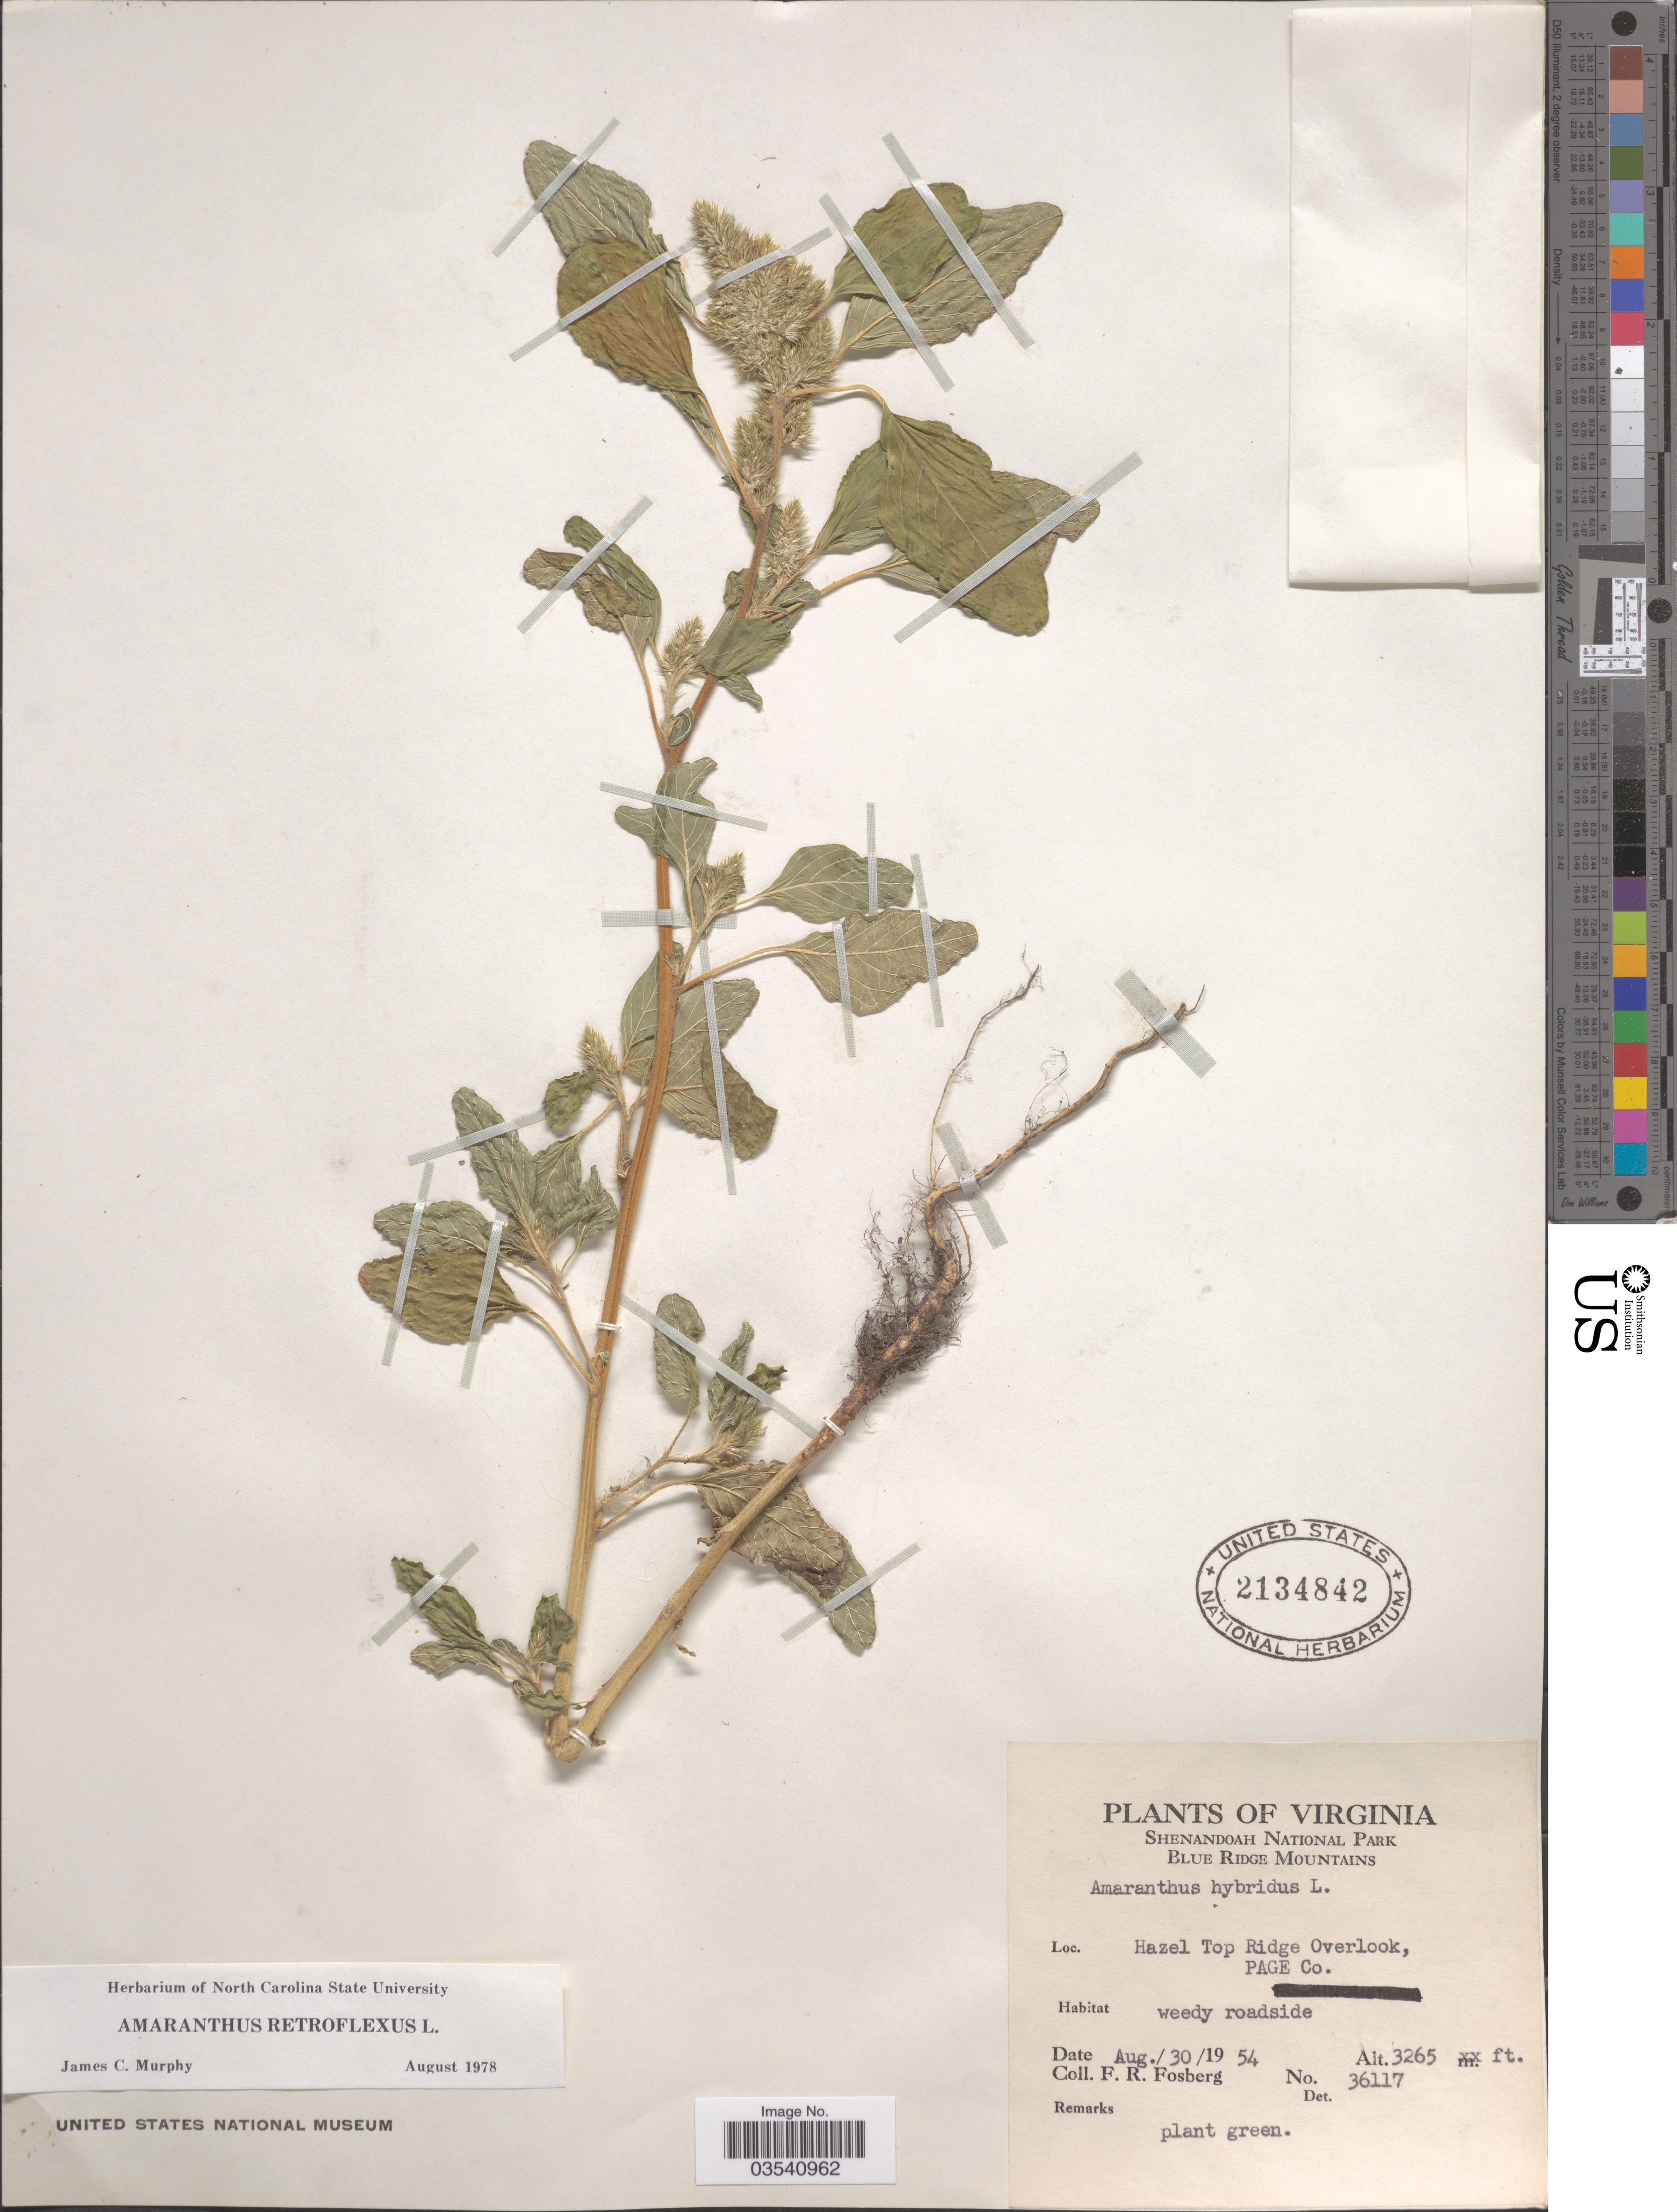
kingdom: Plantae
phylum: Tracheophyta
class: Magnoliopsida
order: Caryophyllales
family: Amaranthaceae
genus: Amaranthus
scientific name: Amaranthus retroflexus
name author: L.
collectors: F. R. Fosberg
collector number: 36117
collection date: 1954-08-30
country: United States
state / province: Virginia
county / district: Page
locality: Shenandoah National Park. Blue Ridge Mountains. Hazel Top Ridge Overlook, Page Co.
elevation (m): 995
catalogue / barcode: US 2134842